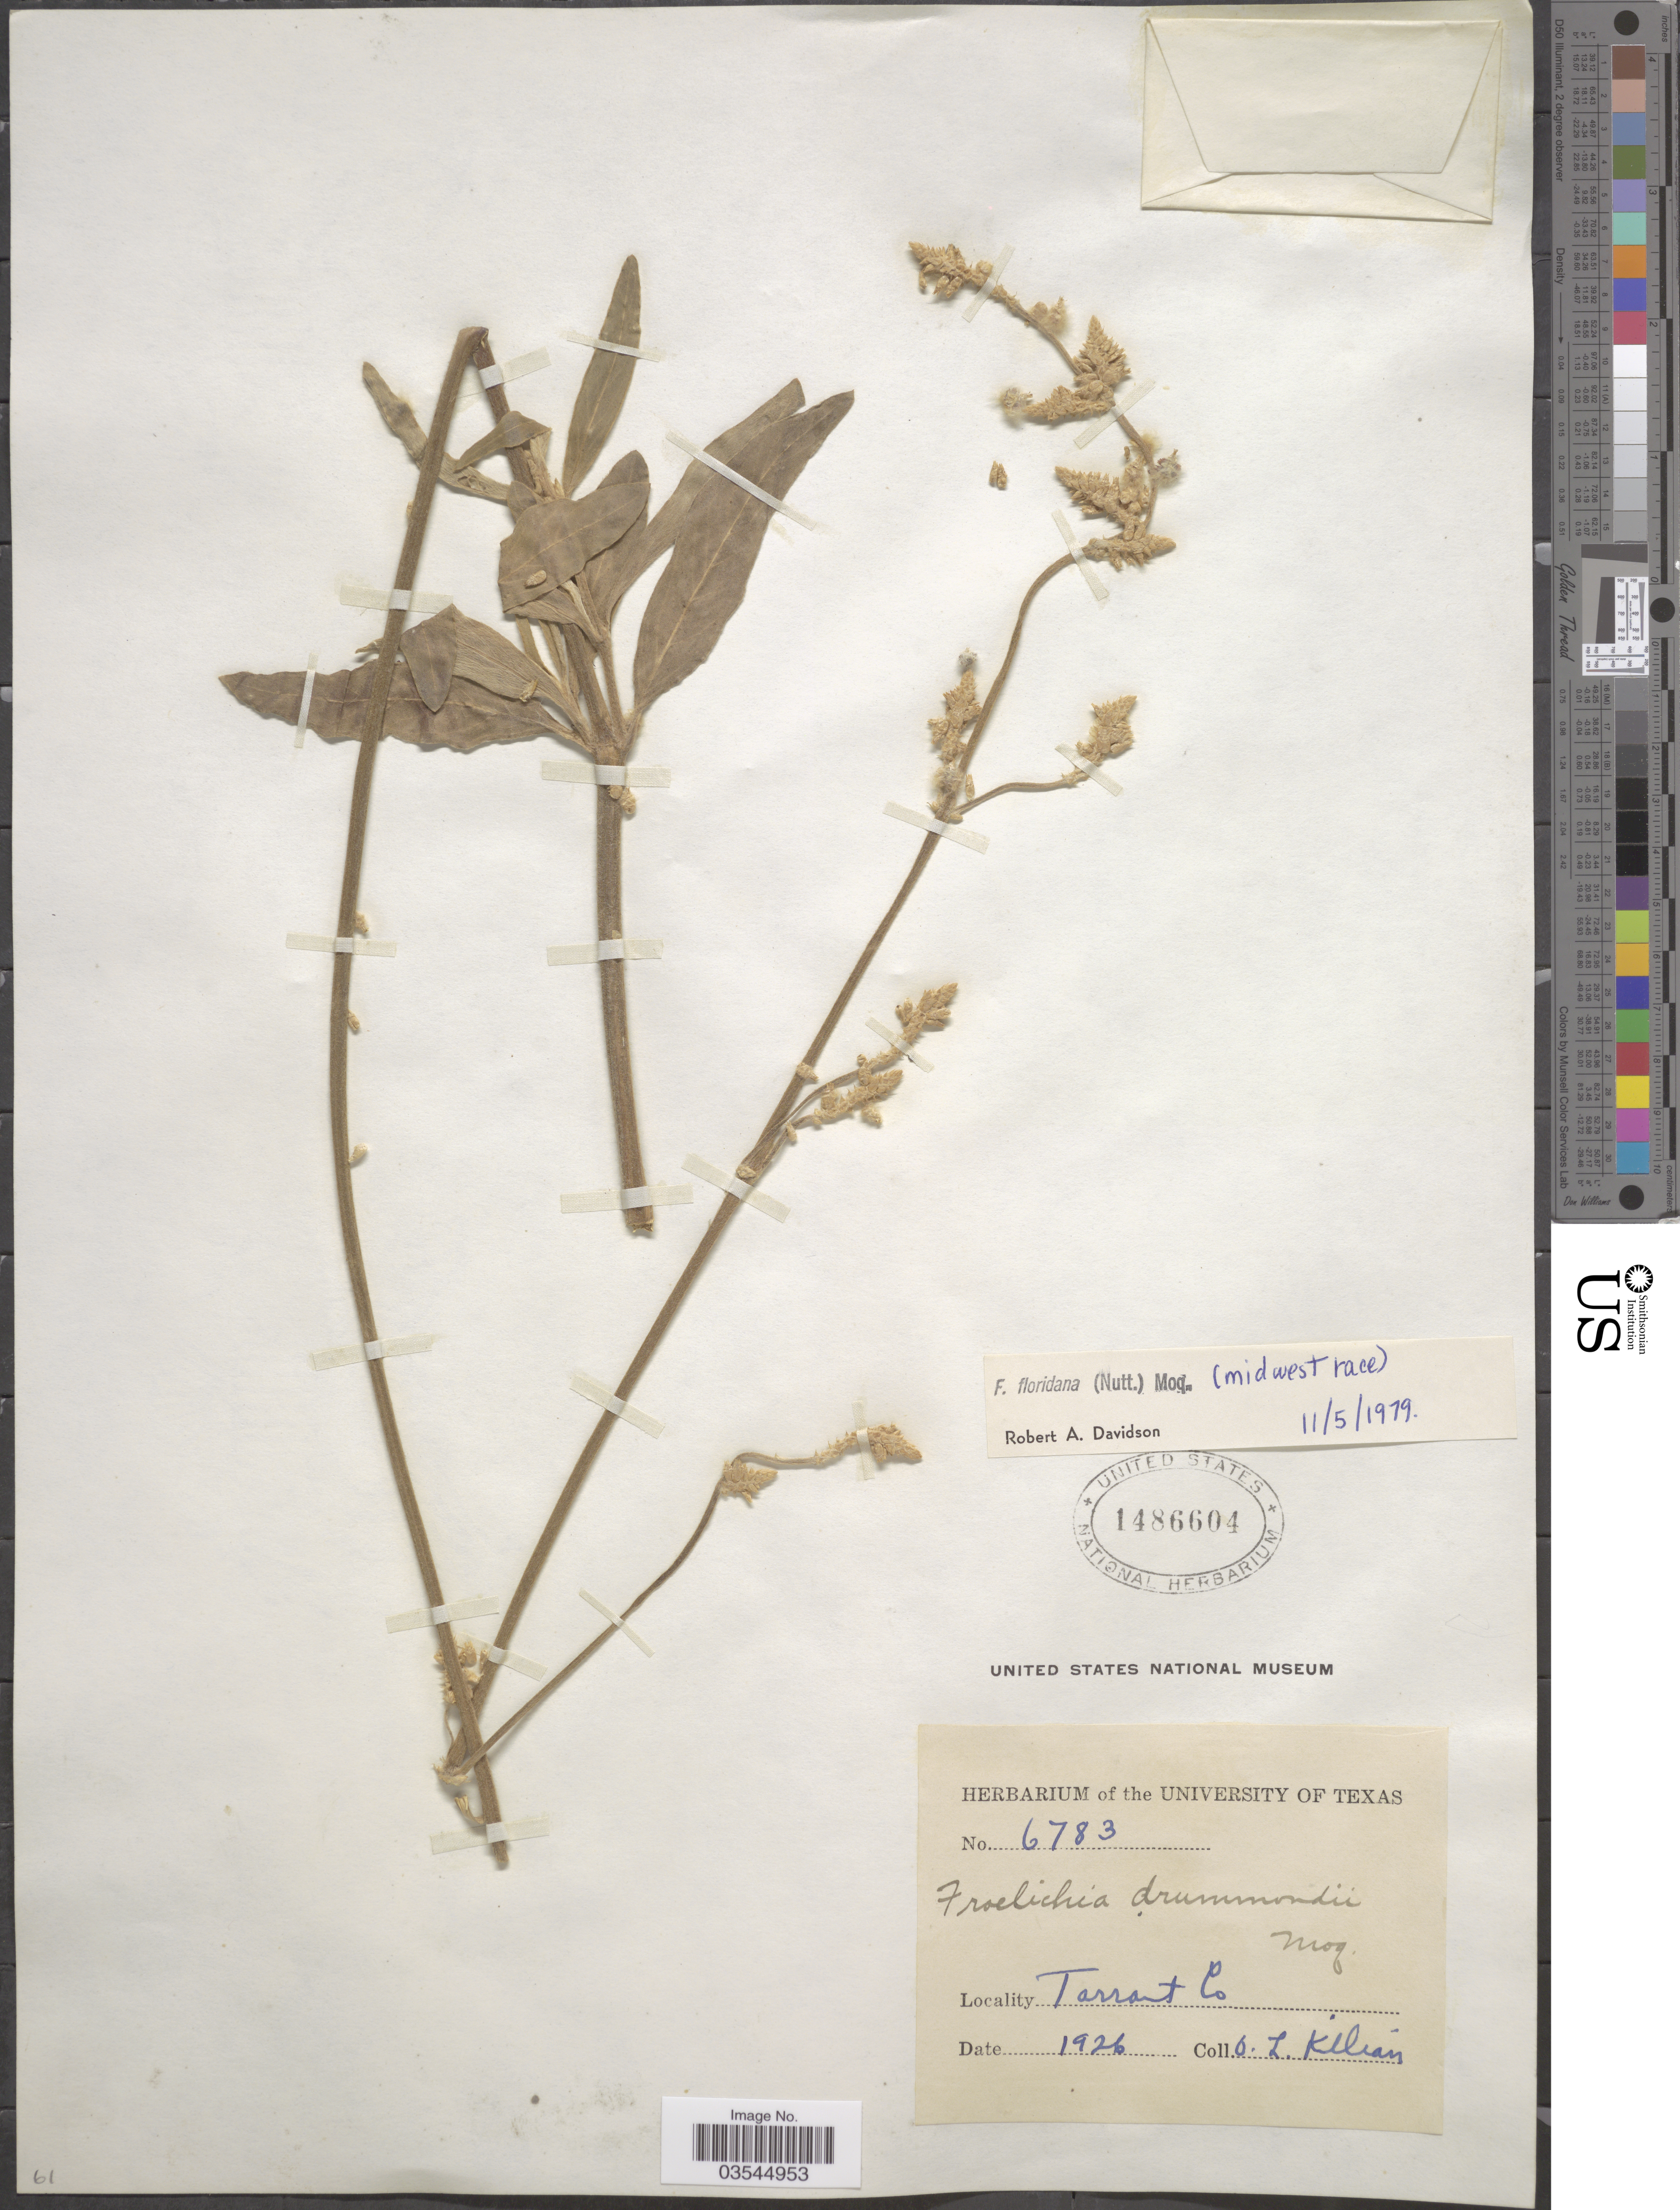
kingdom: Plantae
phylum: Tracheophyta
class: Magnoliopsida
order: Caryophyllales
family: Amaranthaceae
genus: Froelichia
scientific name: Froelichia floridana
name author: (Nutt.) Moq.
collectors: O. Killian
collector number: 6783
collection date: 1926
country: United States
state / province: Texas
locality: Tarrant Co.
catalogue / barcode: US 1486604